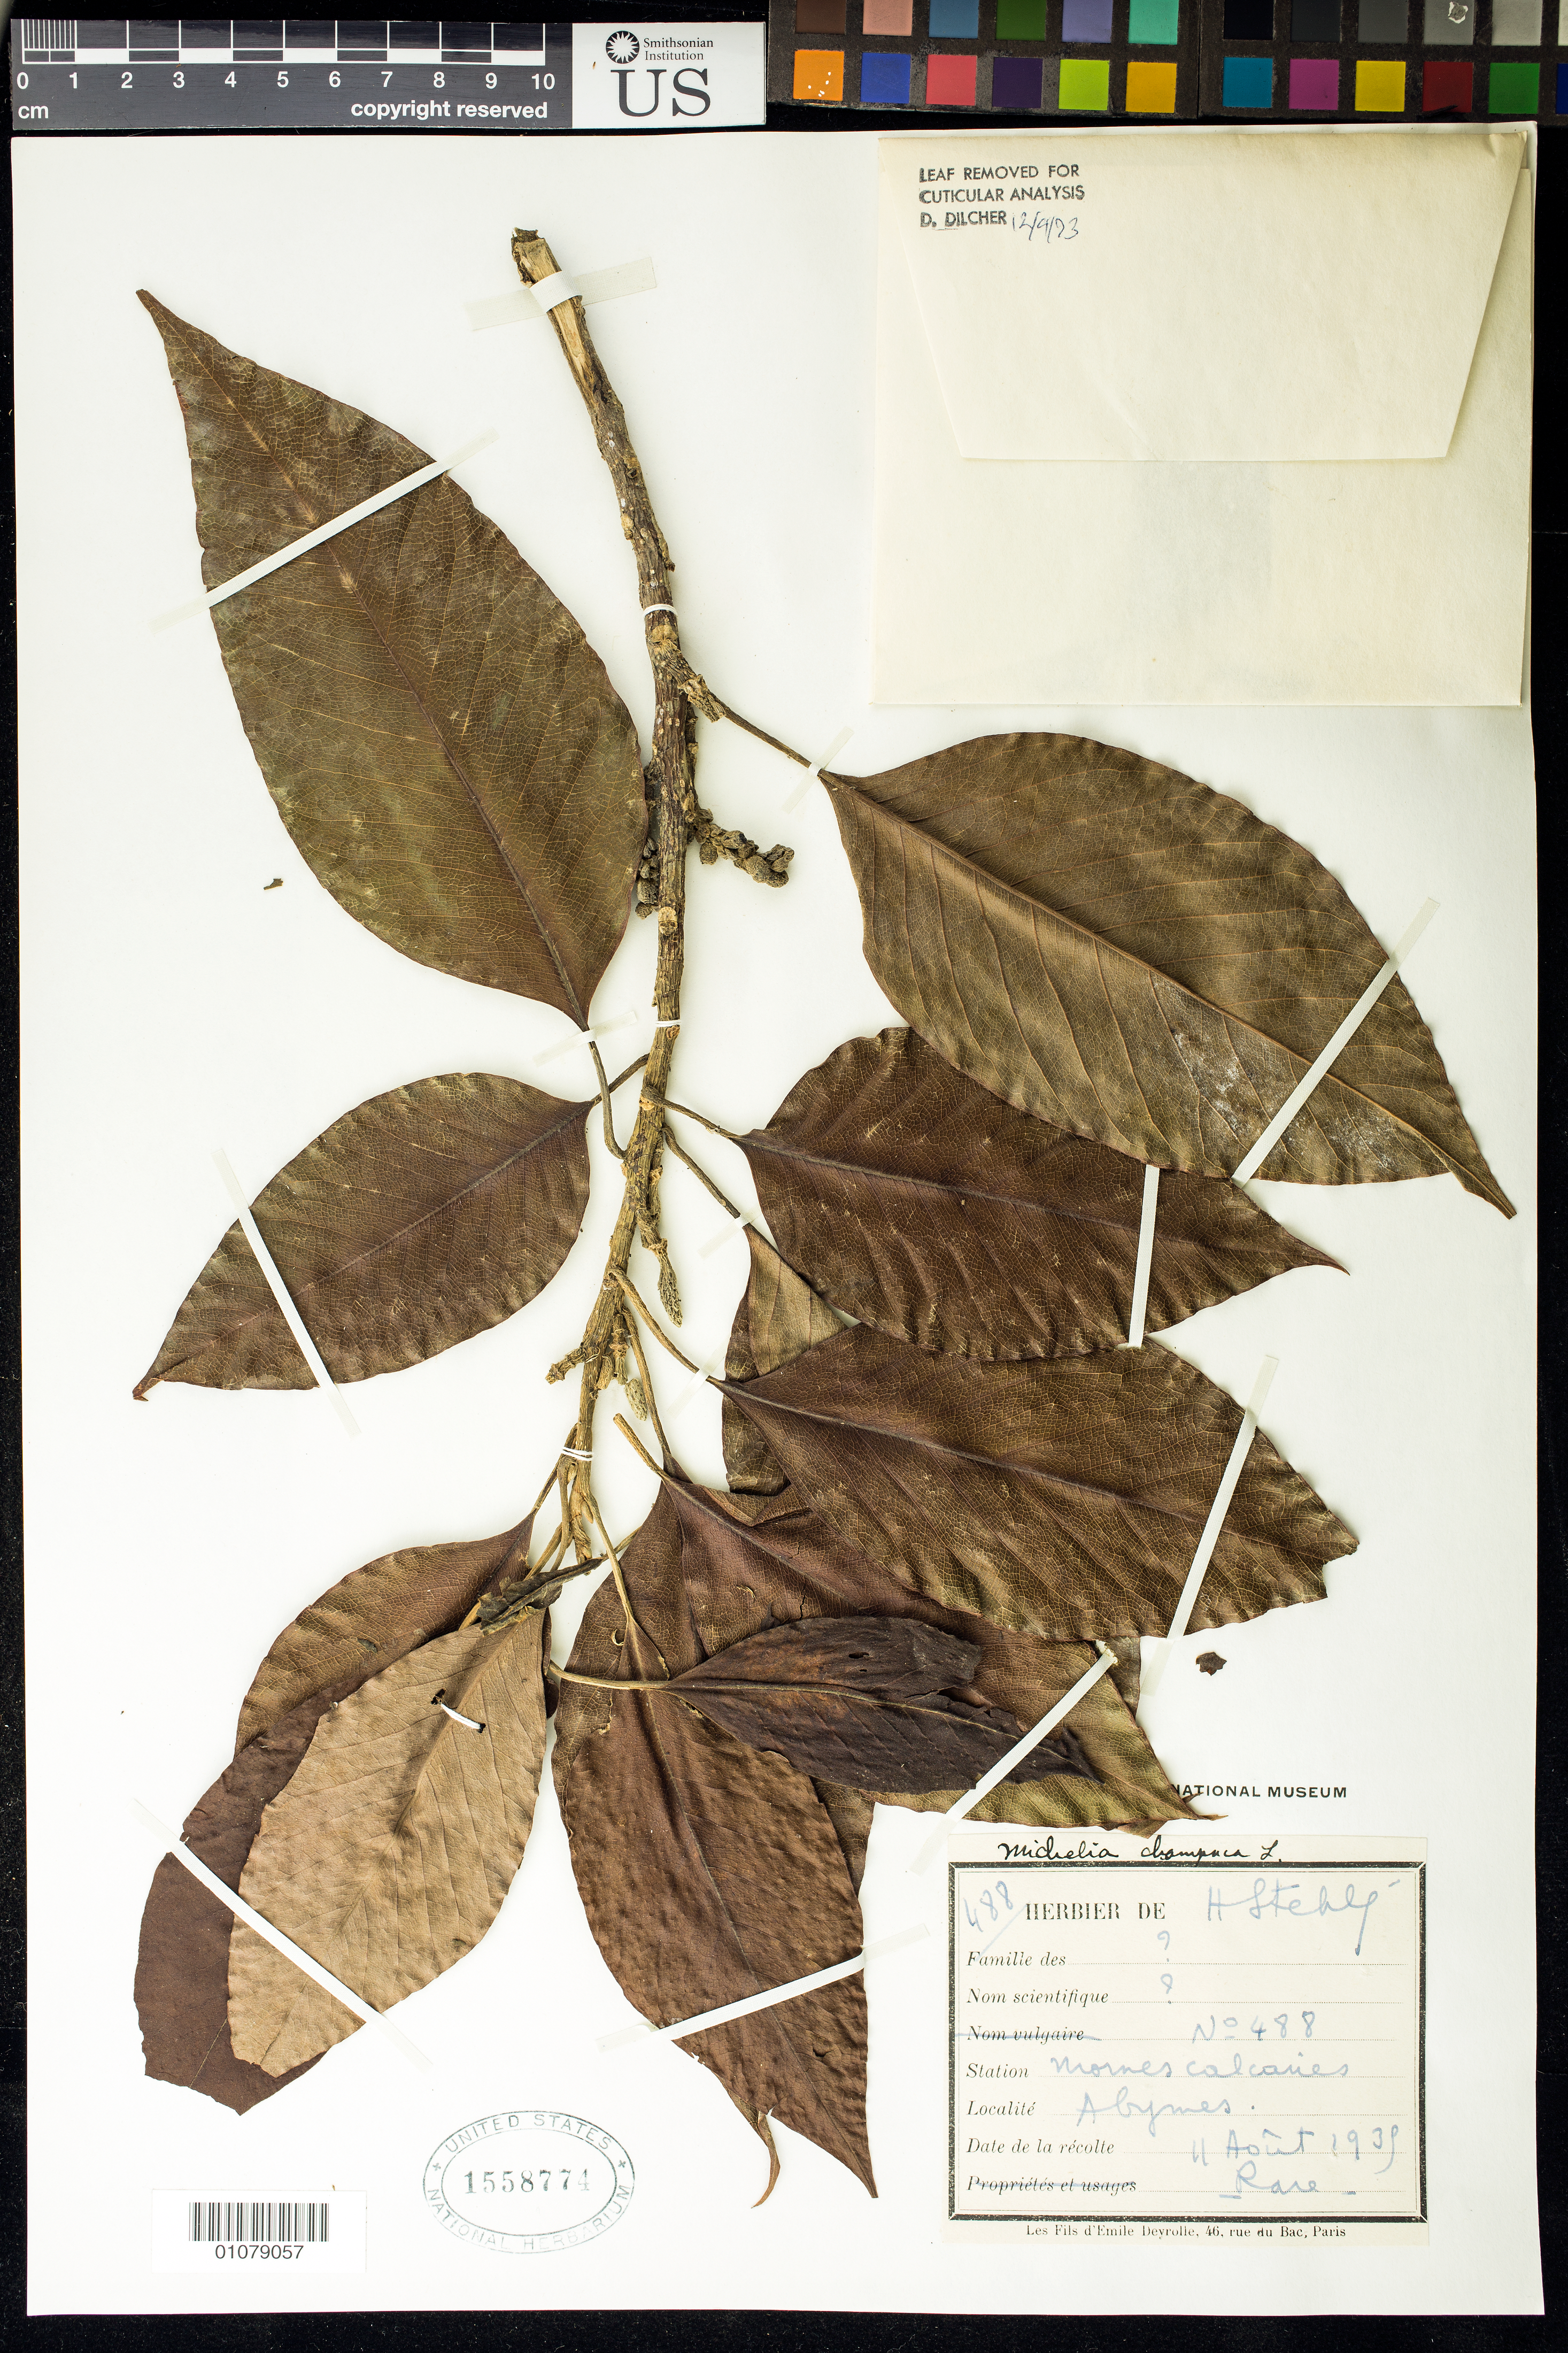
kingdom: Plantae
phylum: Tracheophyta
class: Magnoliopsida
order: Magnoliales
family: Magnoliaceae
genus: Magnolia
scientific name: Magnolia champaca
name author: (L.) Baill. ex Pierre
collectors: H. Stehlé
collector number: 488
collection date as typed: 04 Aug 193-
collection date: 1930-08-04/1939-08-04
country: Guadeloupe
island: Grande Terre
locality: hard to read, mornes calcaines, Abymes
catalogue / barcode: US 1558774